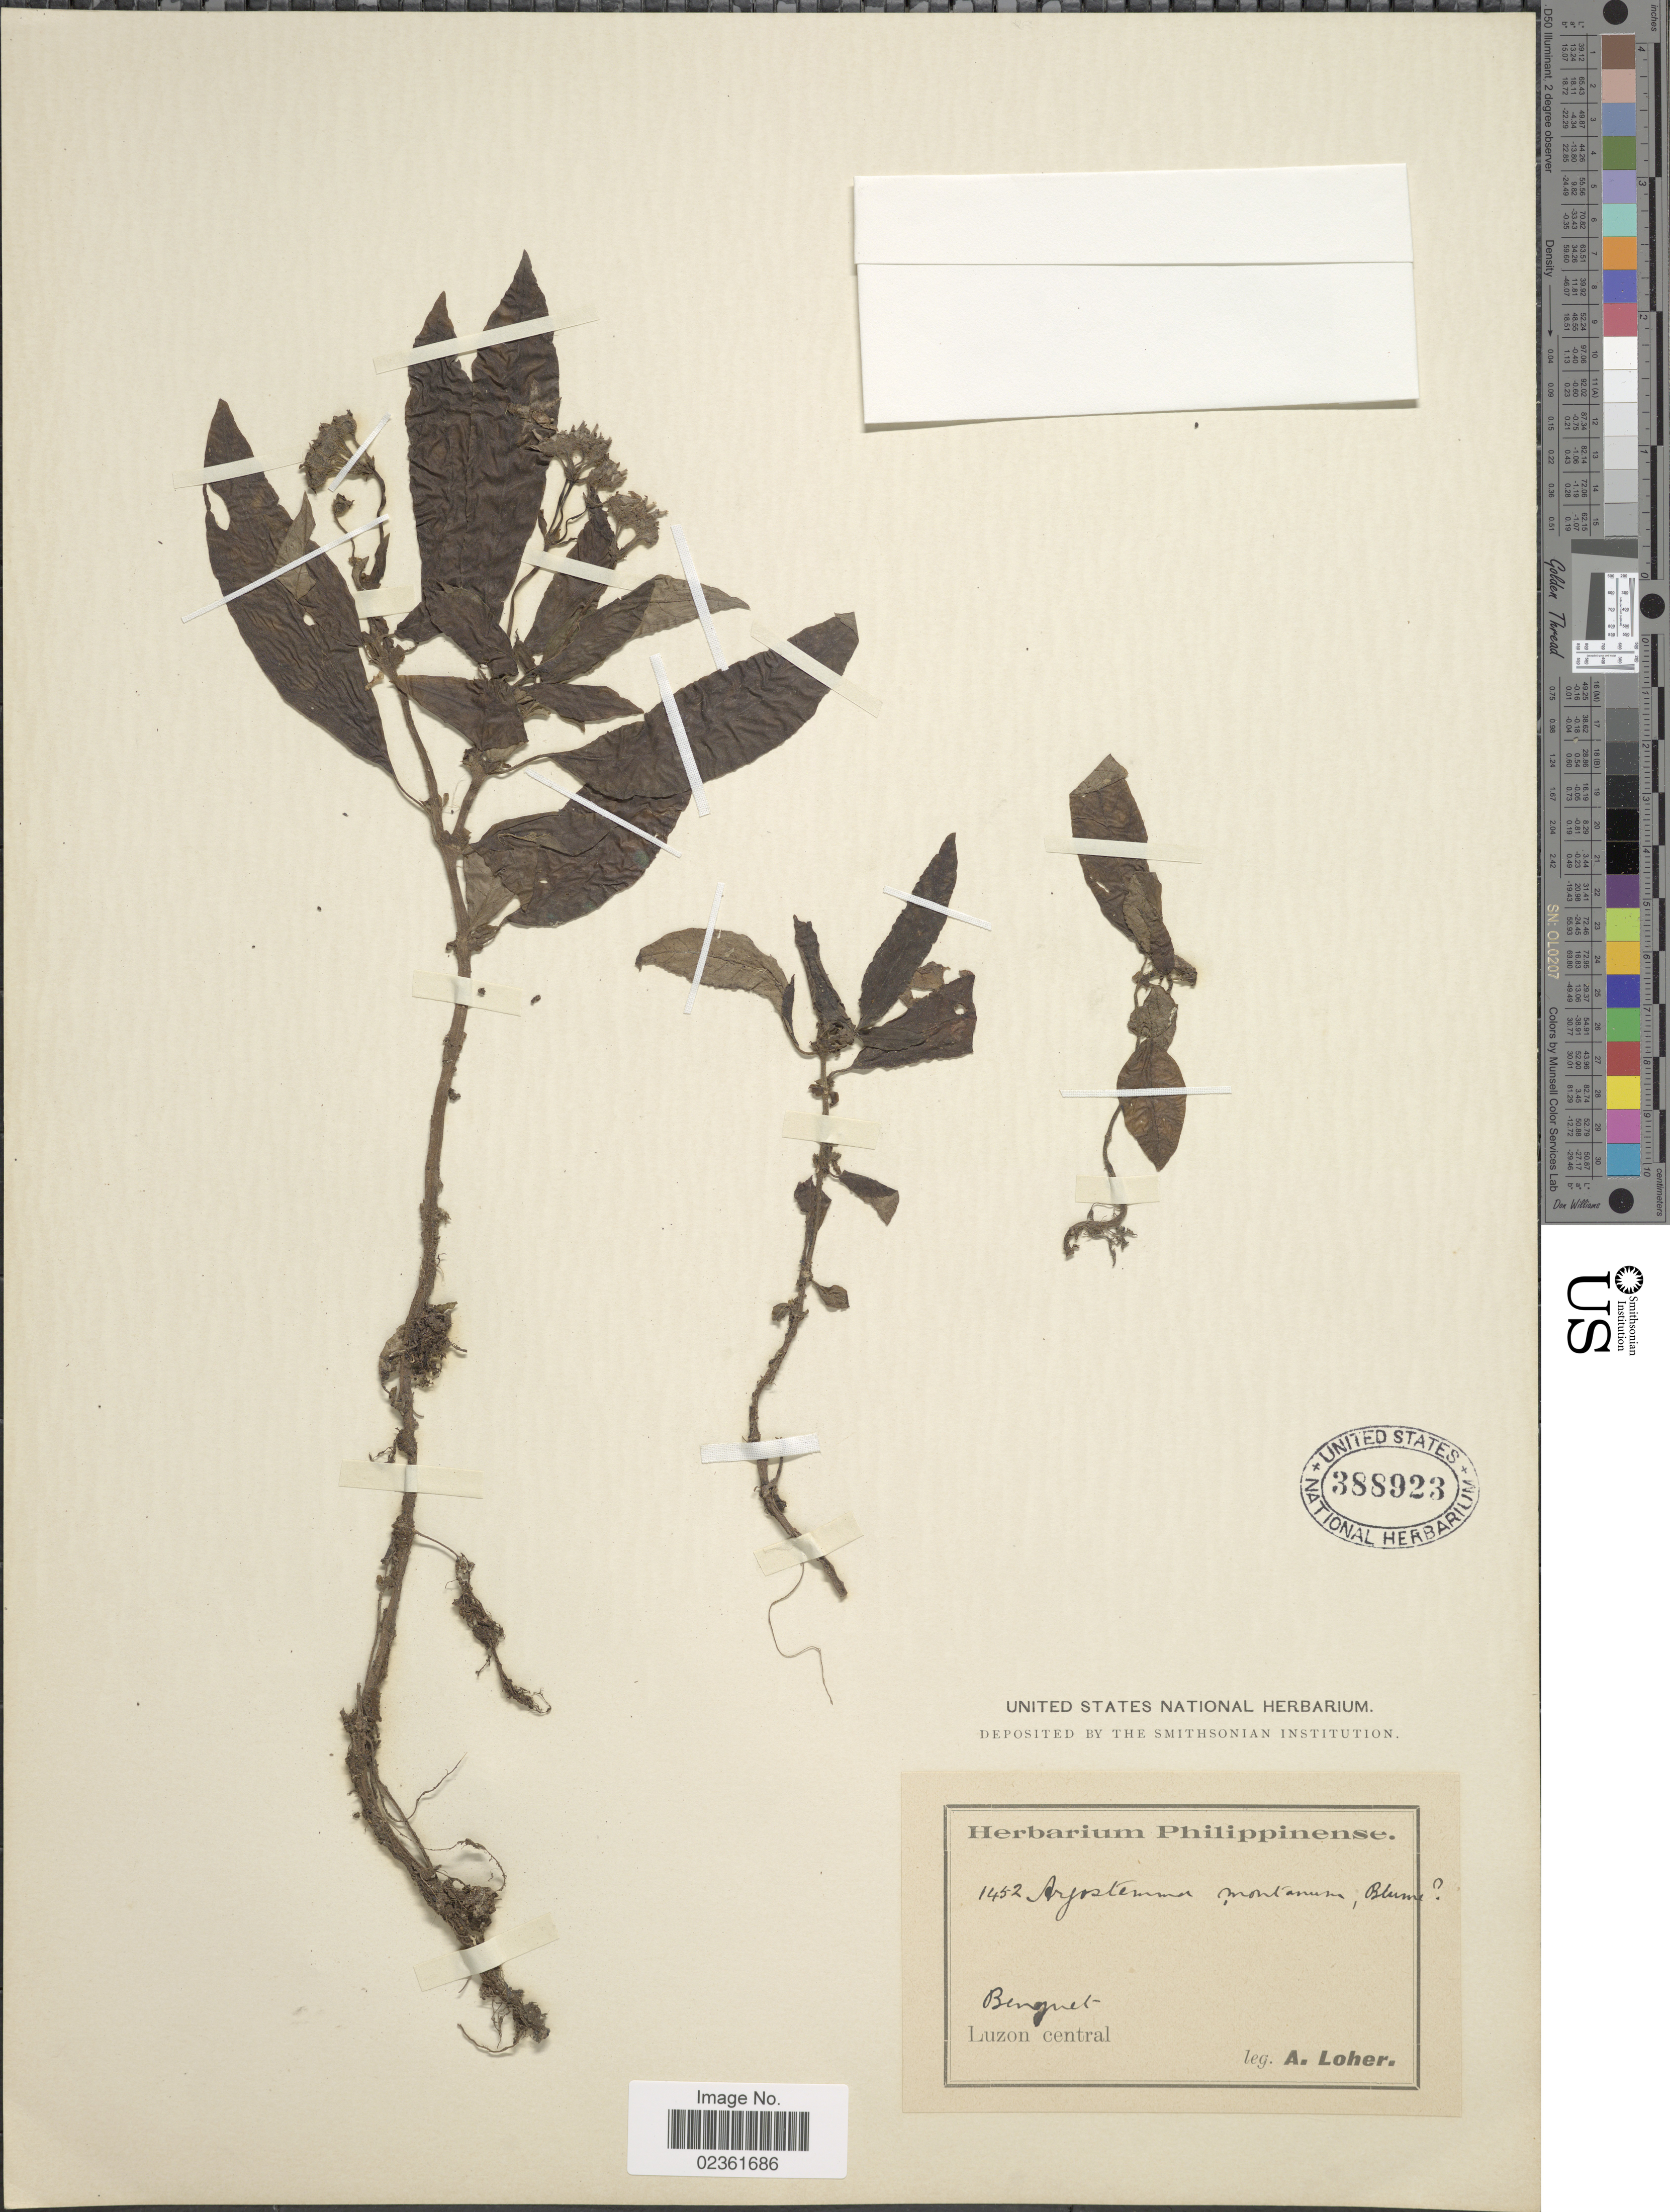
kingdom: Plantae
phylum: Tracheophyta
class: Magnoliopsida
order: Gentianales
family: Rubiaceae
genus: Argostemma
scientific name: Argostemma sp.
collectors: A. Loher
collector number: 1452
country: Philippines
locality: Benguet.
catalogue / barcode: US 388923